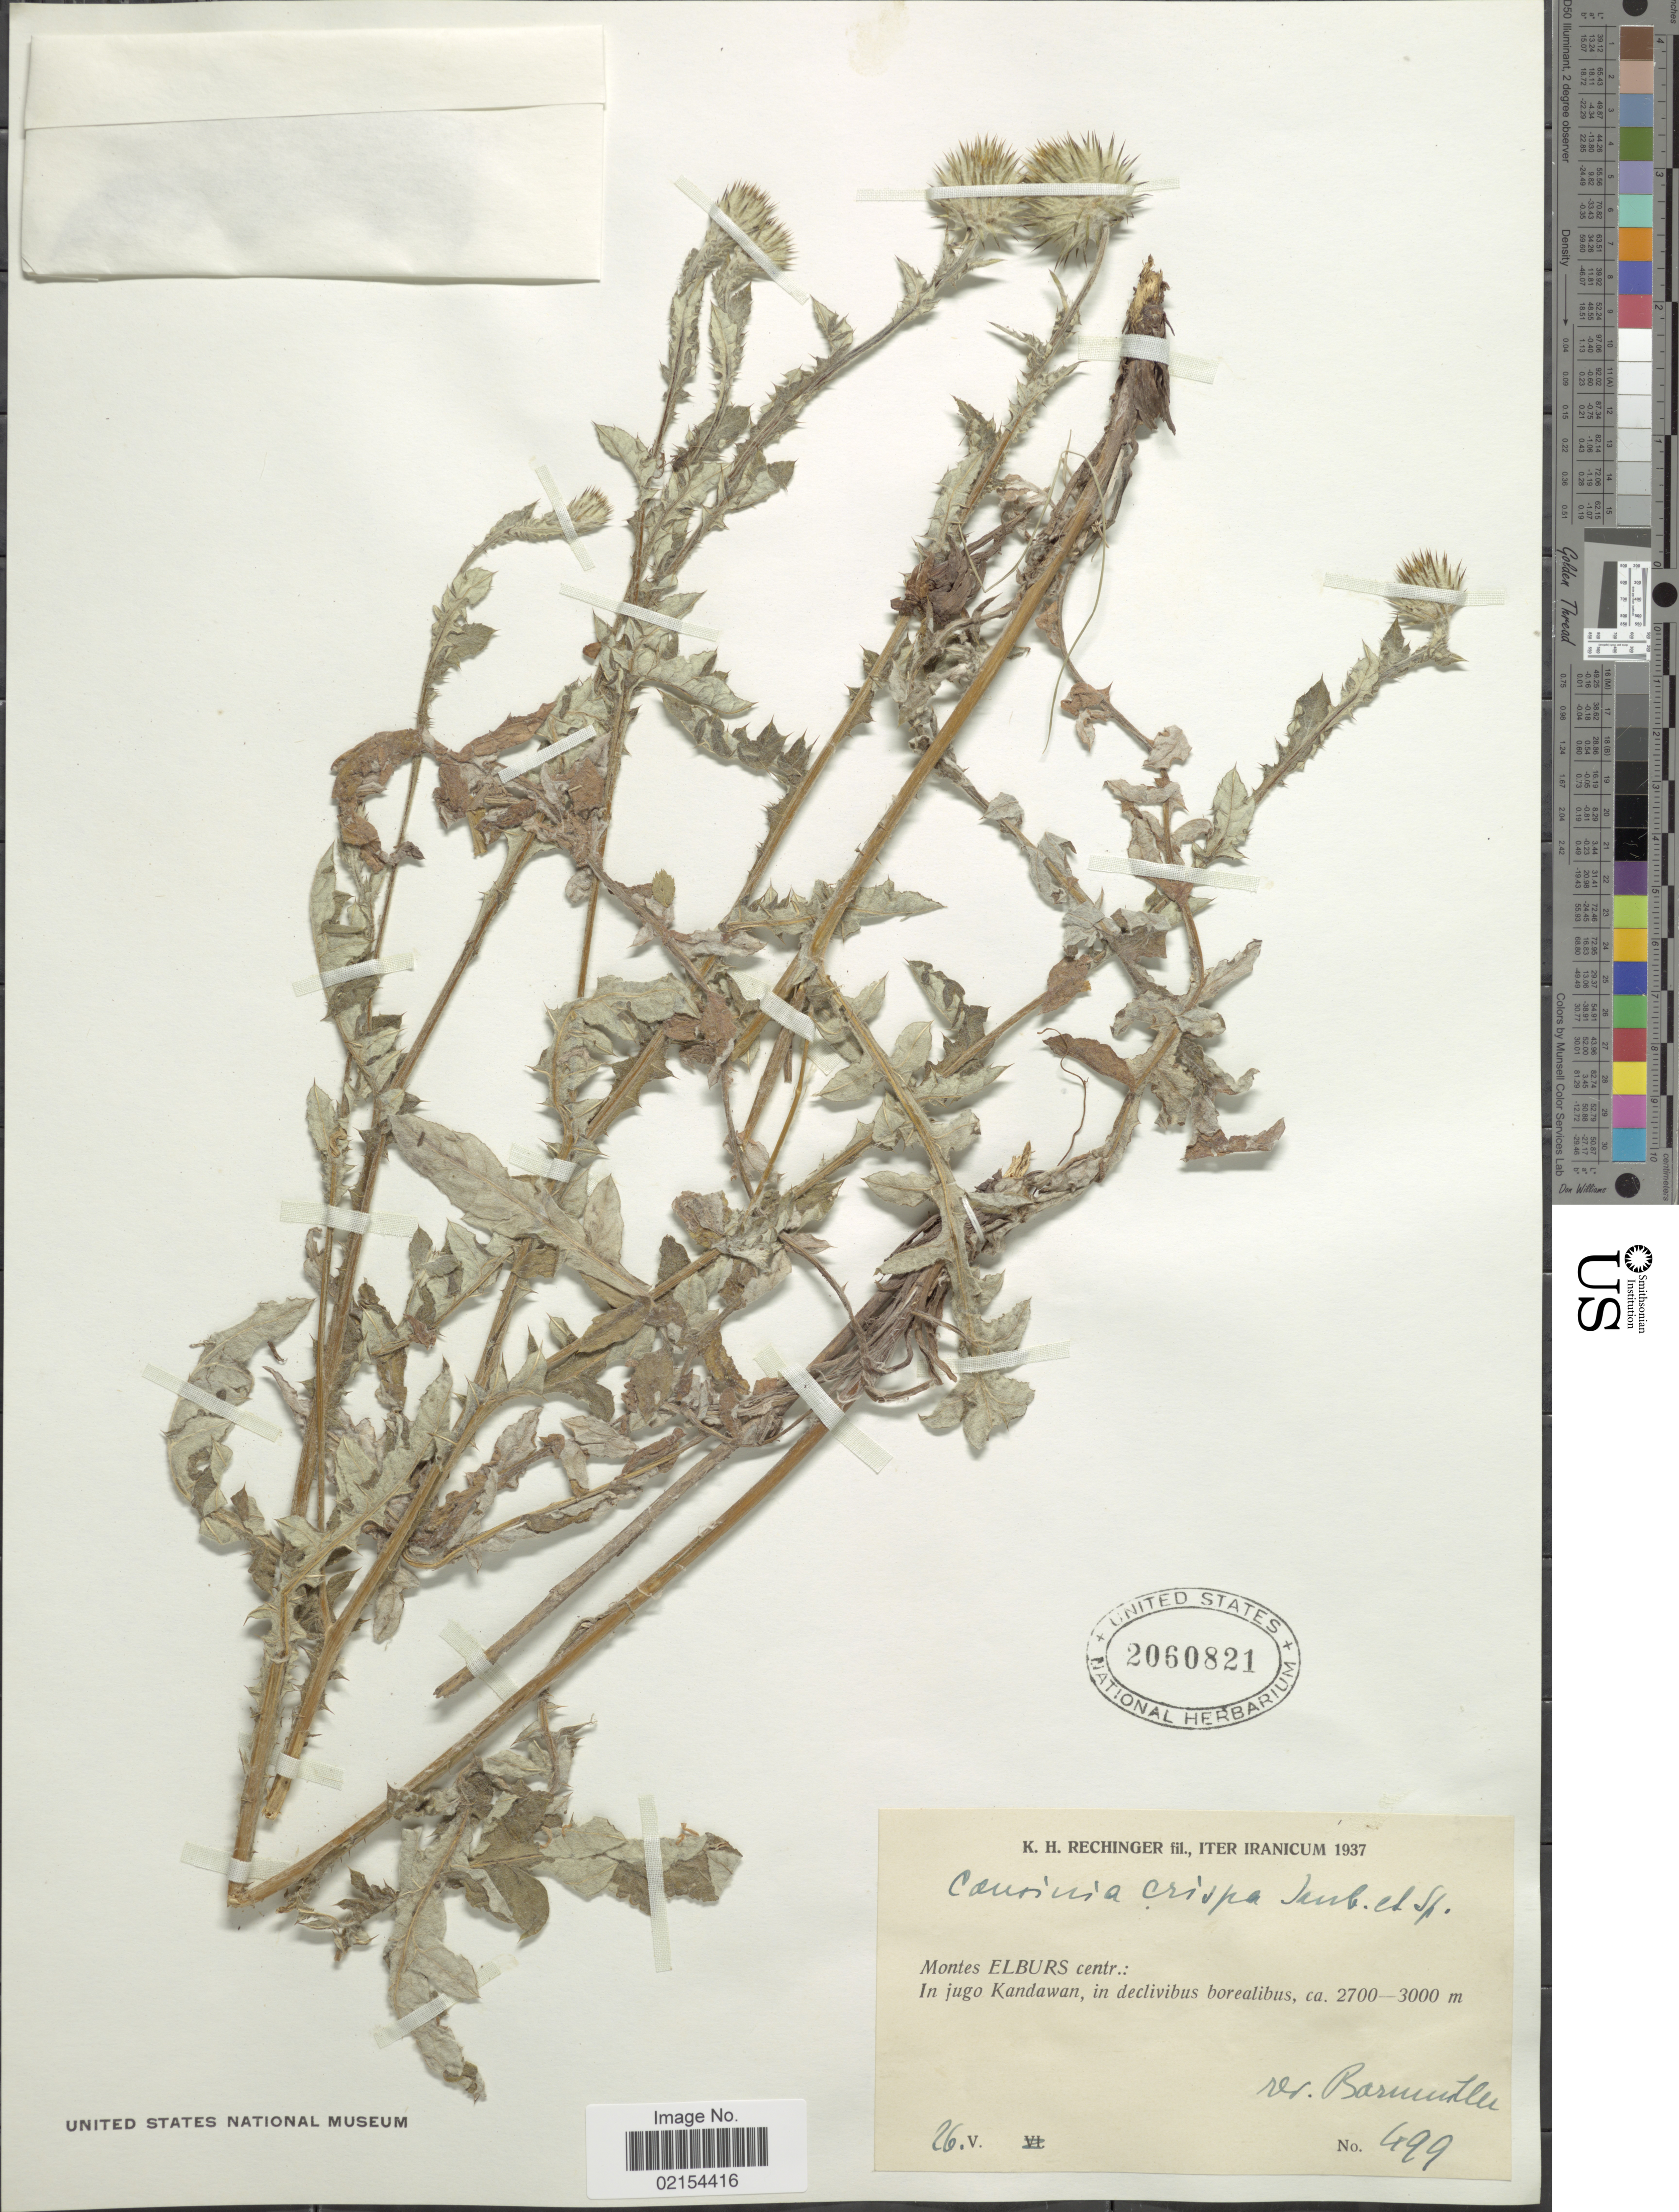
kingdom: Plantae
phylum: Tracheophyta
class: Magnoliopsida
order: Asterales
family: Asteraceae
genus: Cousinia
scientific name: Cousinia crispa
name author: Jaub. & Spach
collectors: K. H. Rechinger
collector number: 499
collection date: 1937-05-26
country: Iran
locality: Iter Iranicum, Montes Elburs centr.: In jugo Kandawan, in declivibus borealibus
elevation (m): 2700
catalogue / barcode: US 2060821